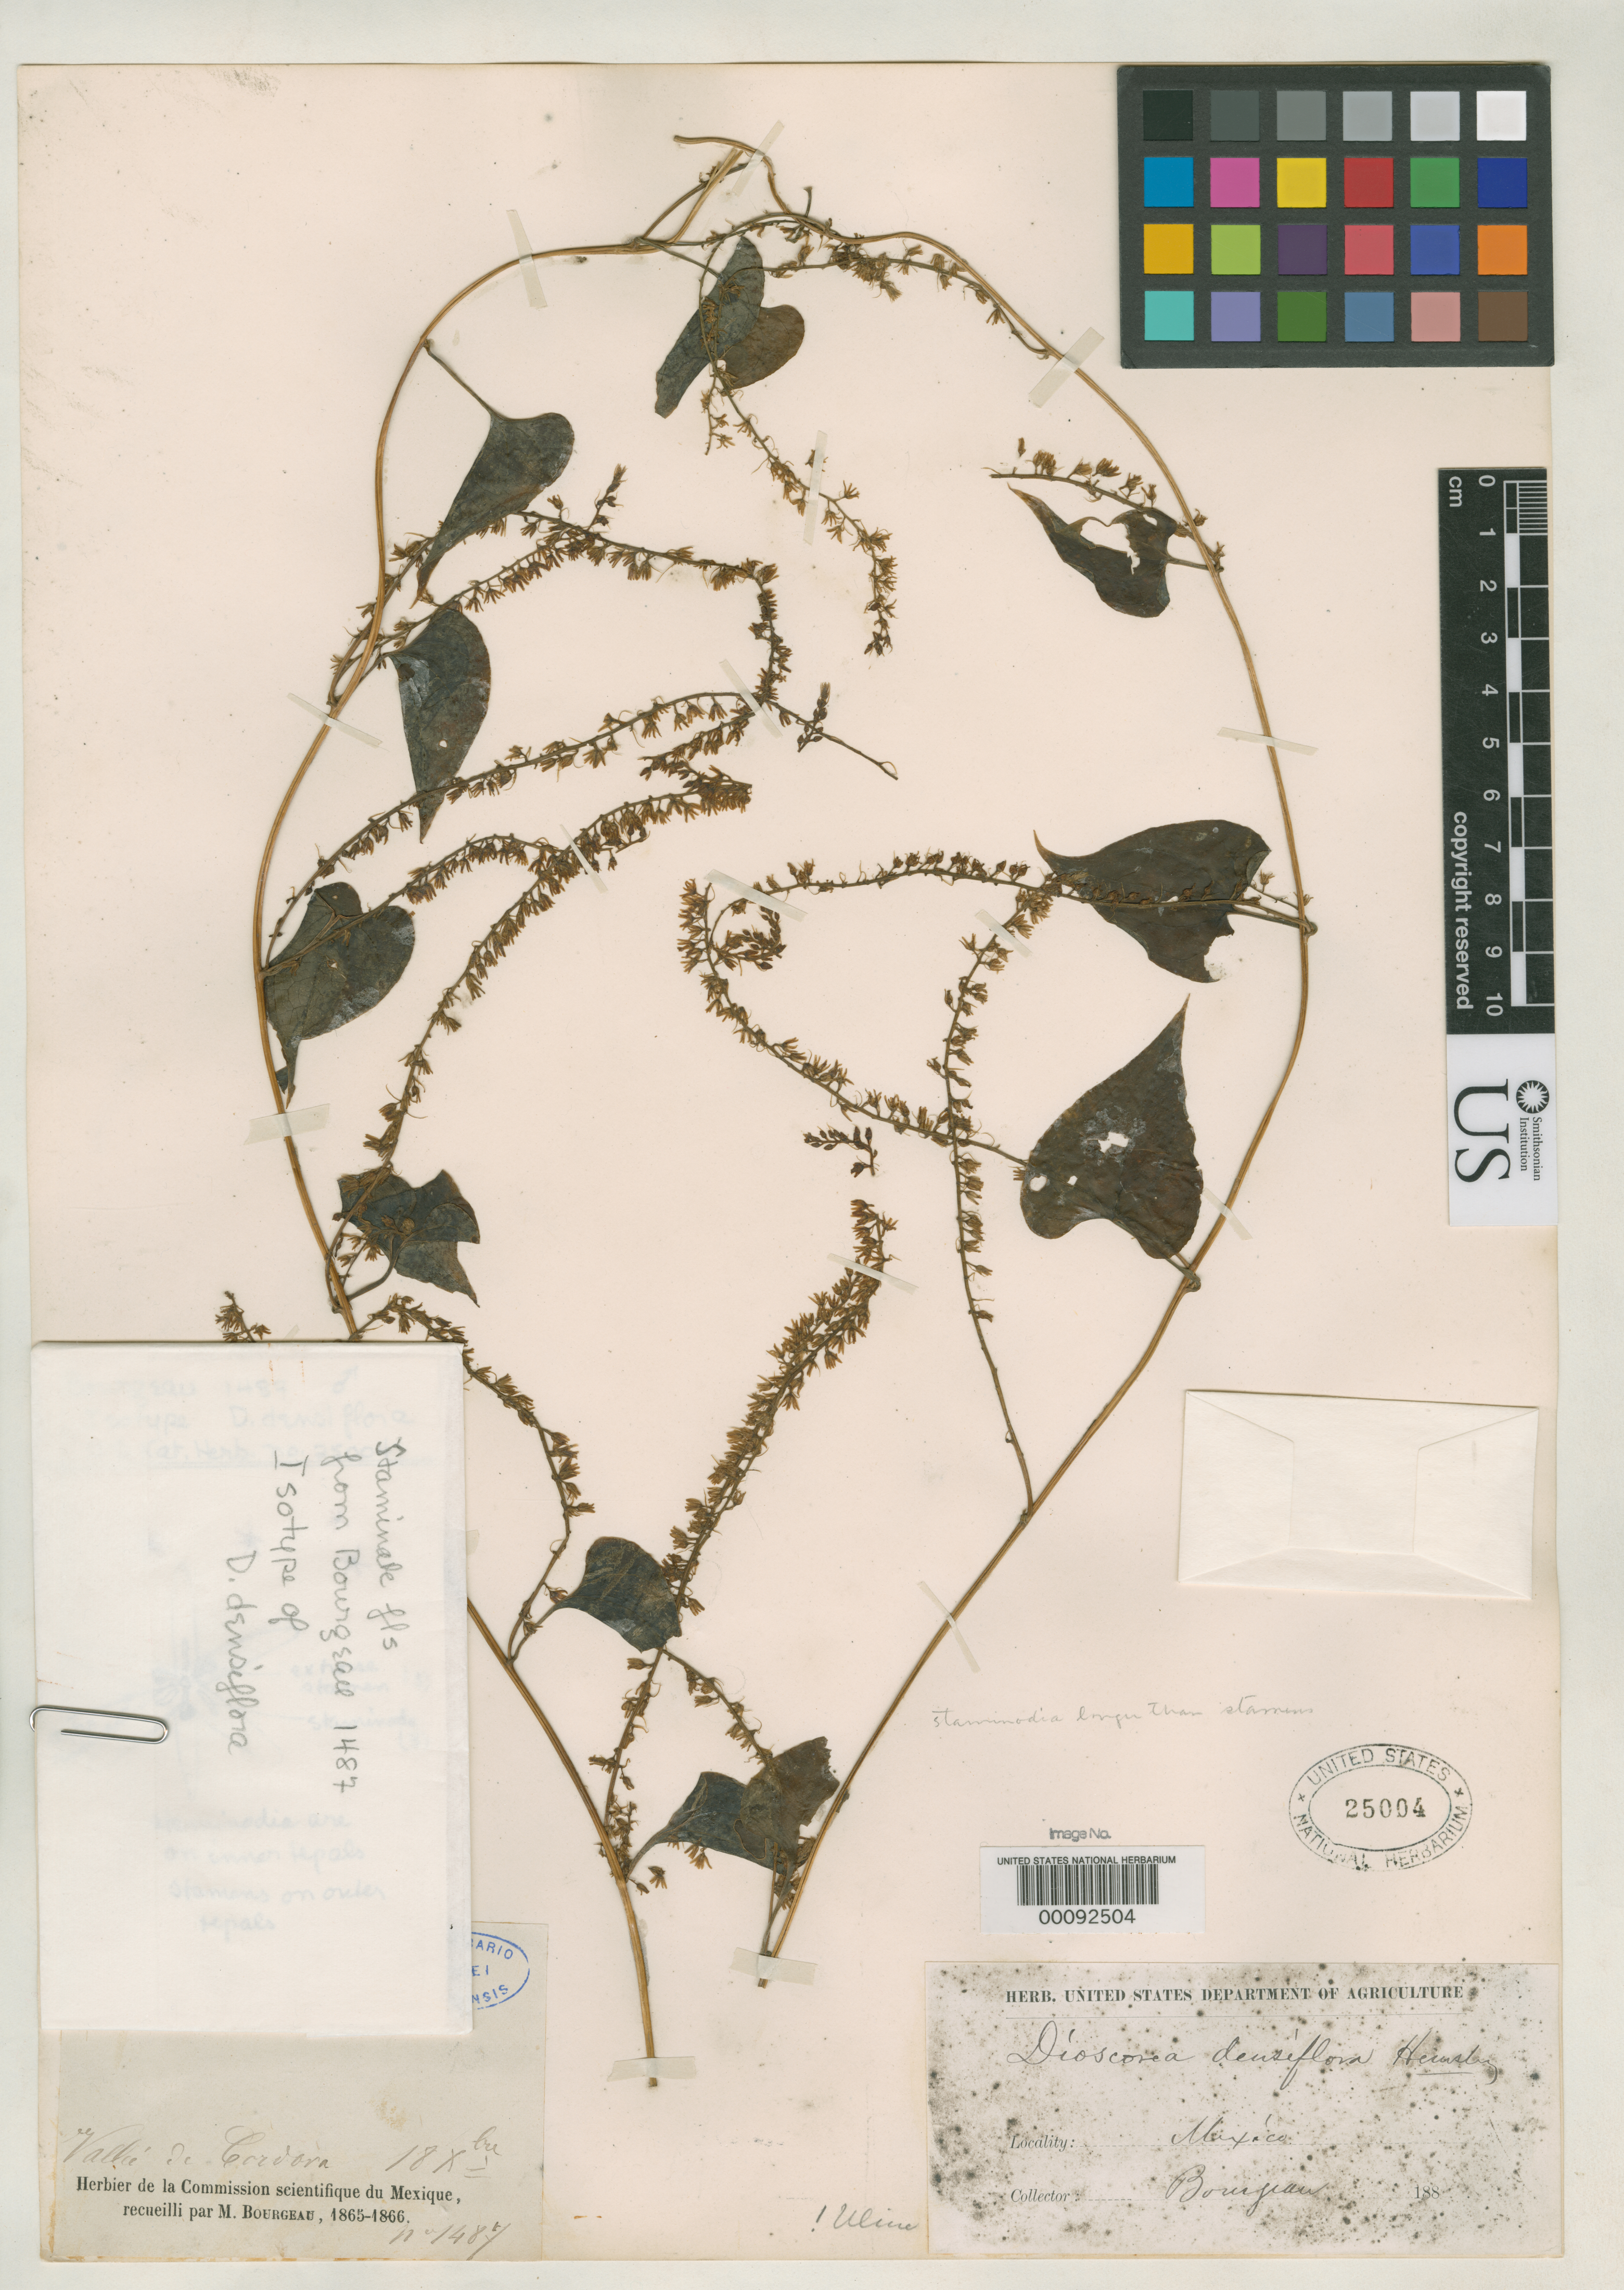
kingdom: Plantae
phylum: Tracheophyta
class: Liliopsida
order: Dioscoreales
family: Dioscoreaceae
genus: Dioscorea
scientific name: Dioscorea densiflora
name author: Hemsl.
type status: Isosyntype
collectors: E. Bourgeau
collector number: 1487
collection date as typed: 1865 to -- --- 1866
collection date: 1865/1866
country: Mexico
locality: Valley of Cordova.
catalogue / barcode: US 25004